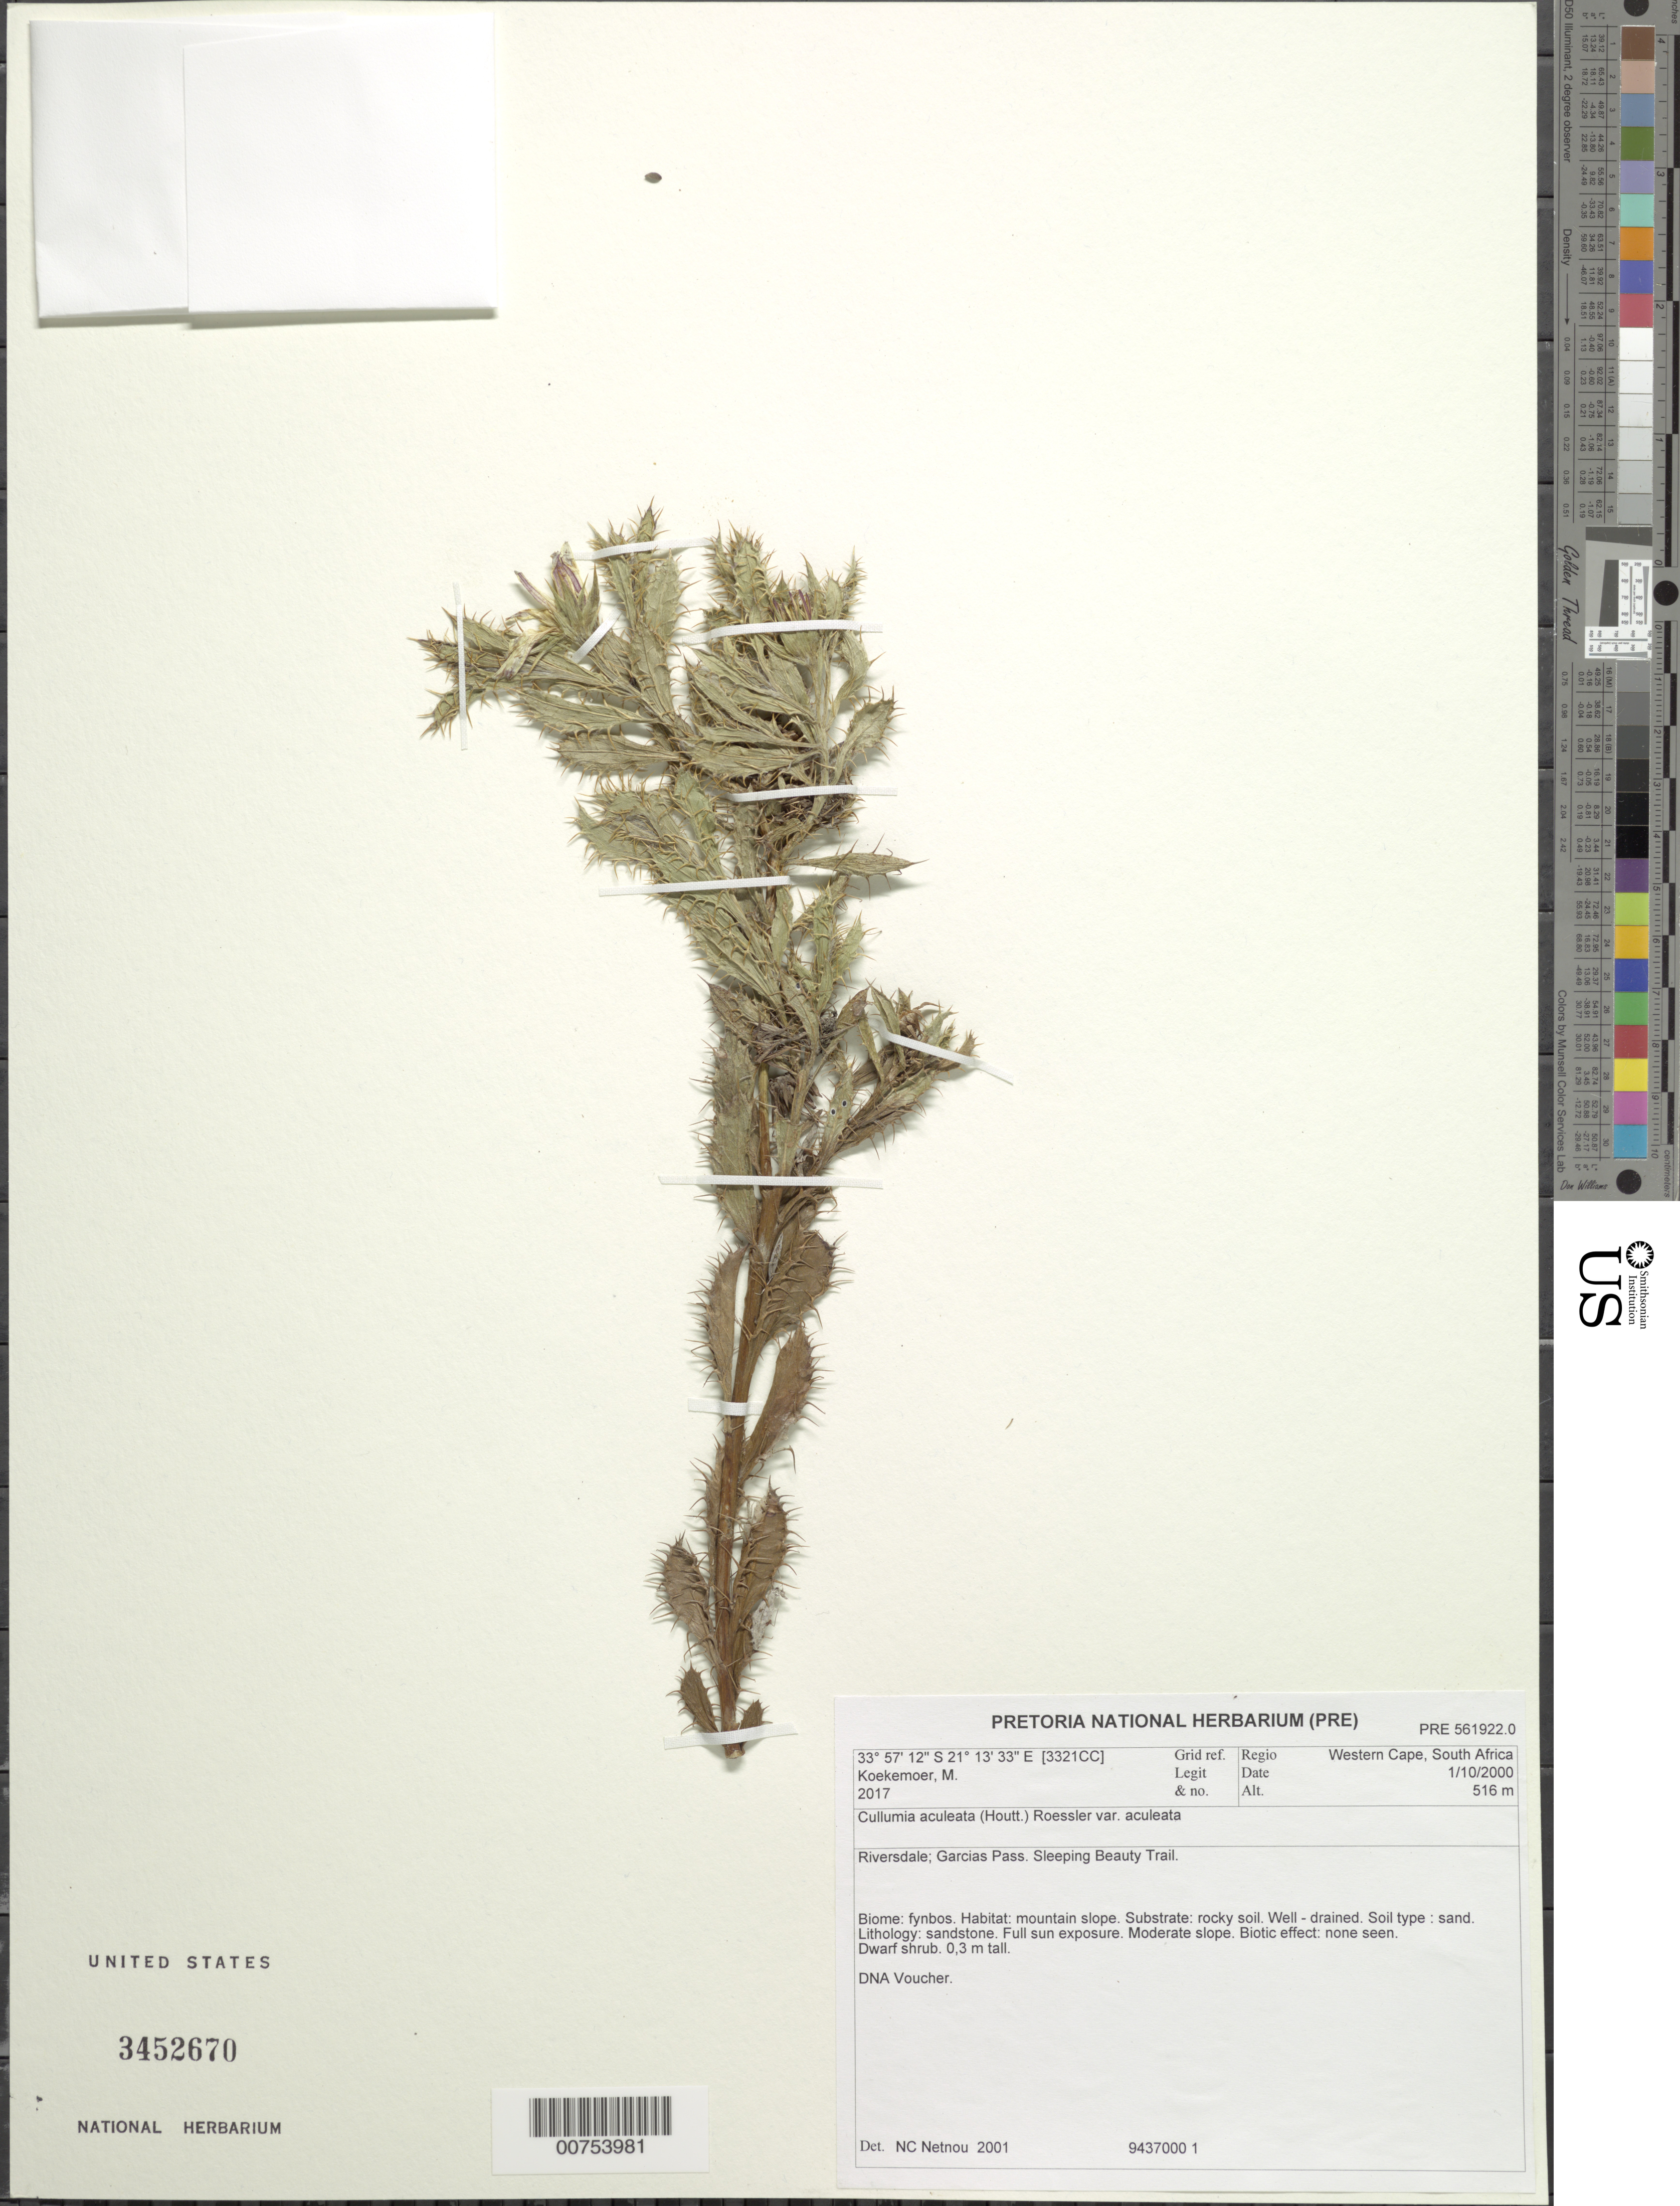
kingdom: Plantae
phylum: Tracheophyta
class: Magnoliopsida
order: Asterales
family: Asteraceae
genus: Cullumia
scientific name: Cullumia aculeata var. aculeata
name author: (Houtt.) Roessler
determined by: Netnou, N. C.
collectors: M. Koekemoer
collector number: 2017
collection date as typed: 1 October 2000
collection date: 2000-10-01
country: South Africa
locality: Western Cape; Riversdale, Garcias Pass, Sleeping Beauty Trail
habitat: Fynbos; mountain slope, rocky soil, well-drained, sand, sandstone, full sun, moderate slope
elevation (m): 516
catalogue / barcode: US 3452670